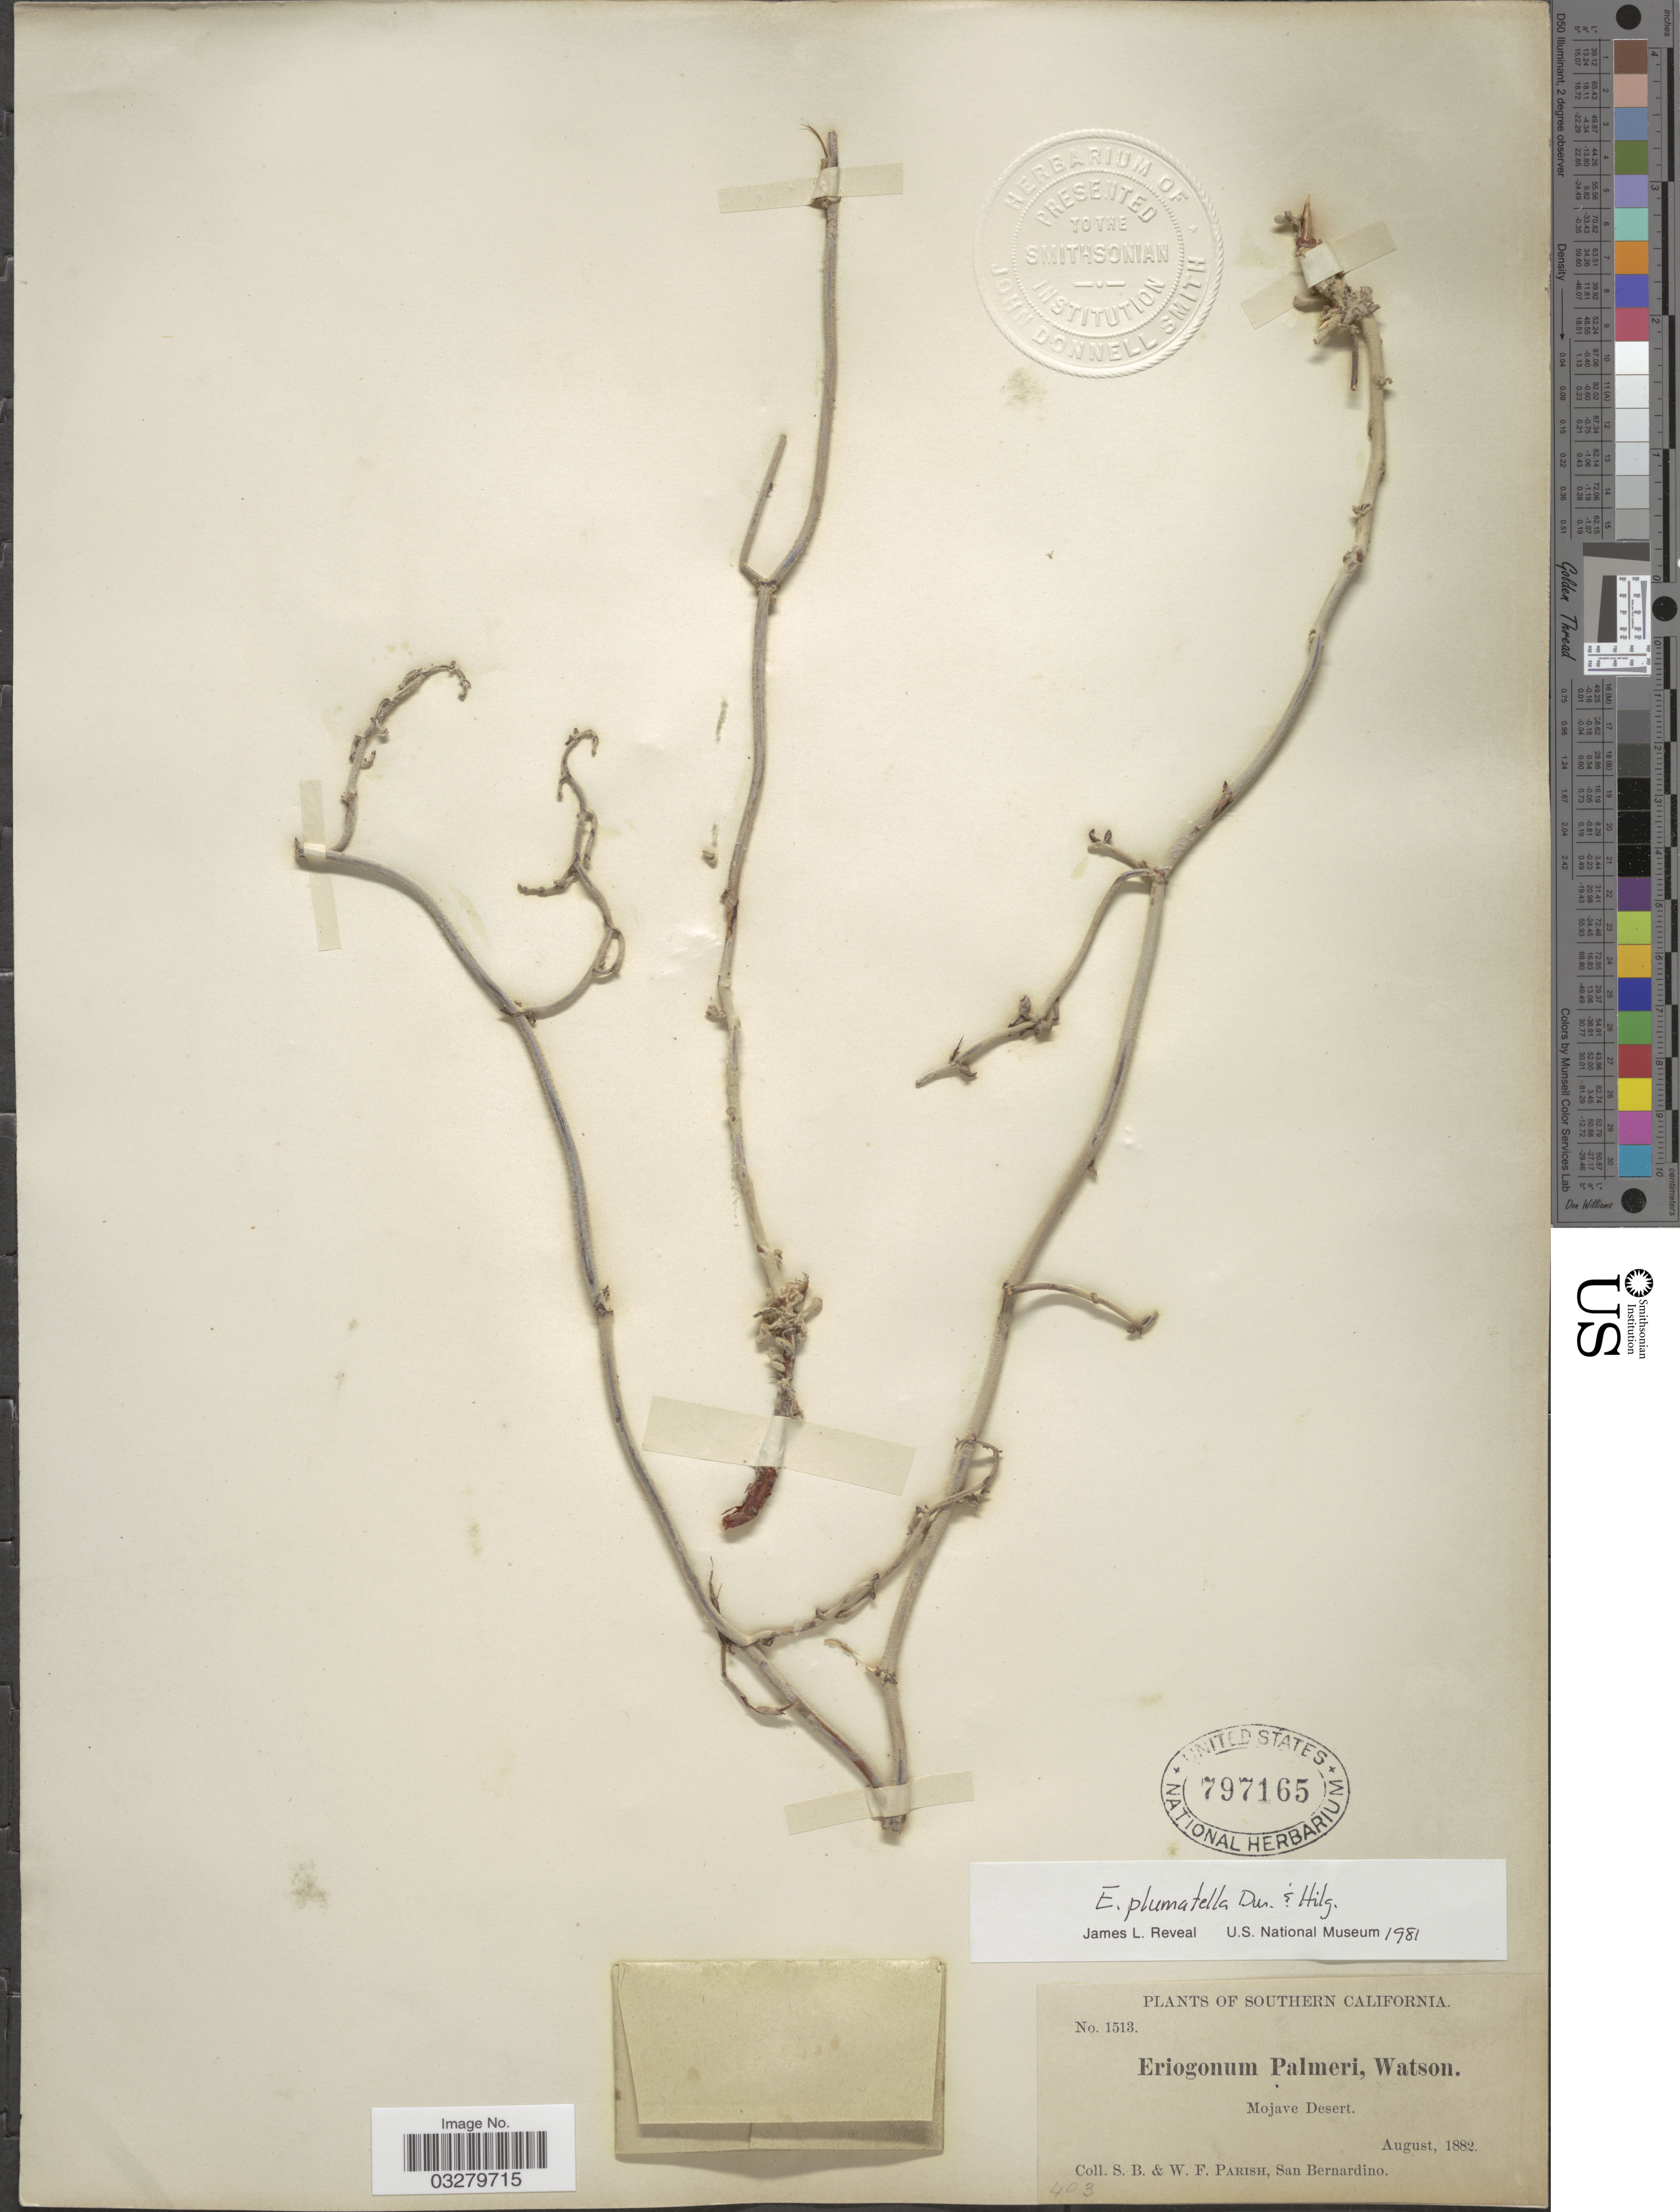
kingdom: Plantae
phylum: Tracheophyta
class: Magnoliopsida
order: Caryophyllales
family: Polygonaceae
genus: Eriogonum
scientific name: Eriogonum plumatella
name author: Durand & Hilg.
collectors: S. B. Parish & W. F. Parish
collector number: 1513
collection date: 1882-08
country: United States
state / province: California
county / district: San Bernardino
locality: Southern California. Mojave Desert.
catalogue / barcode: US 797165